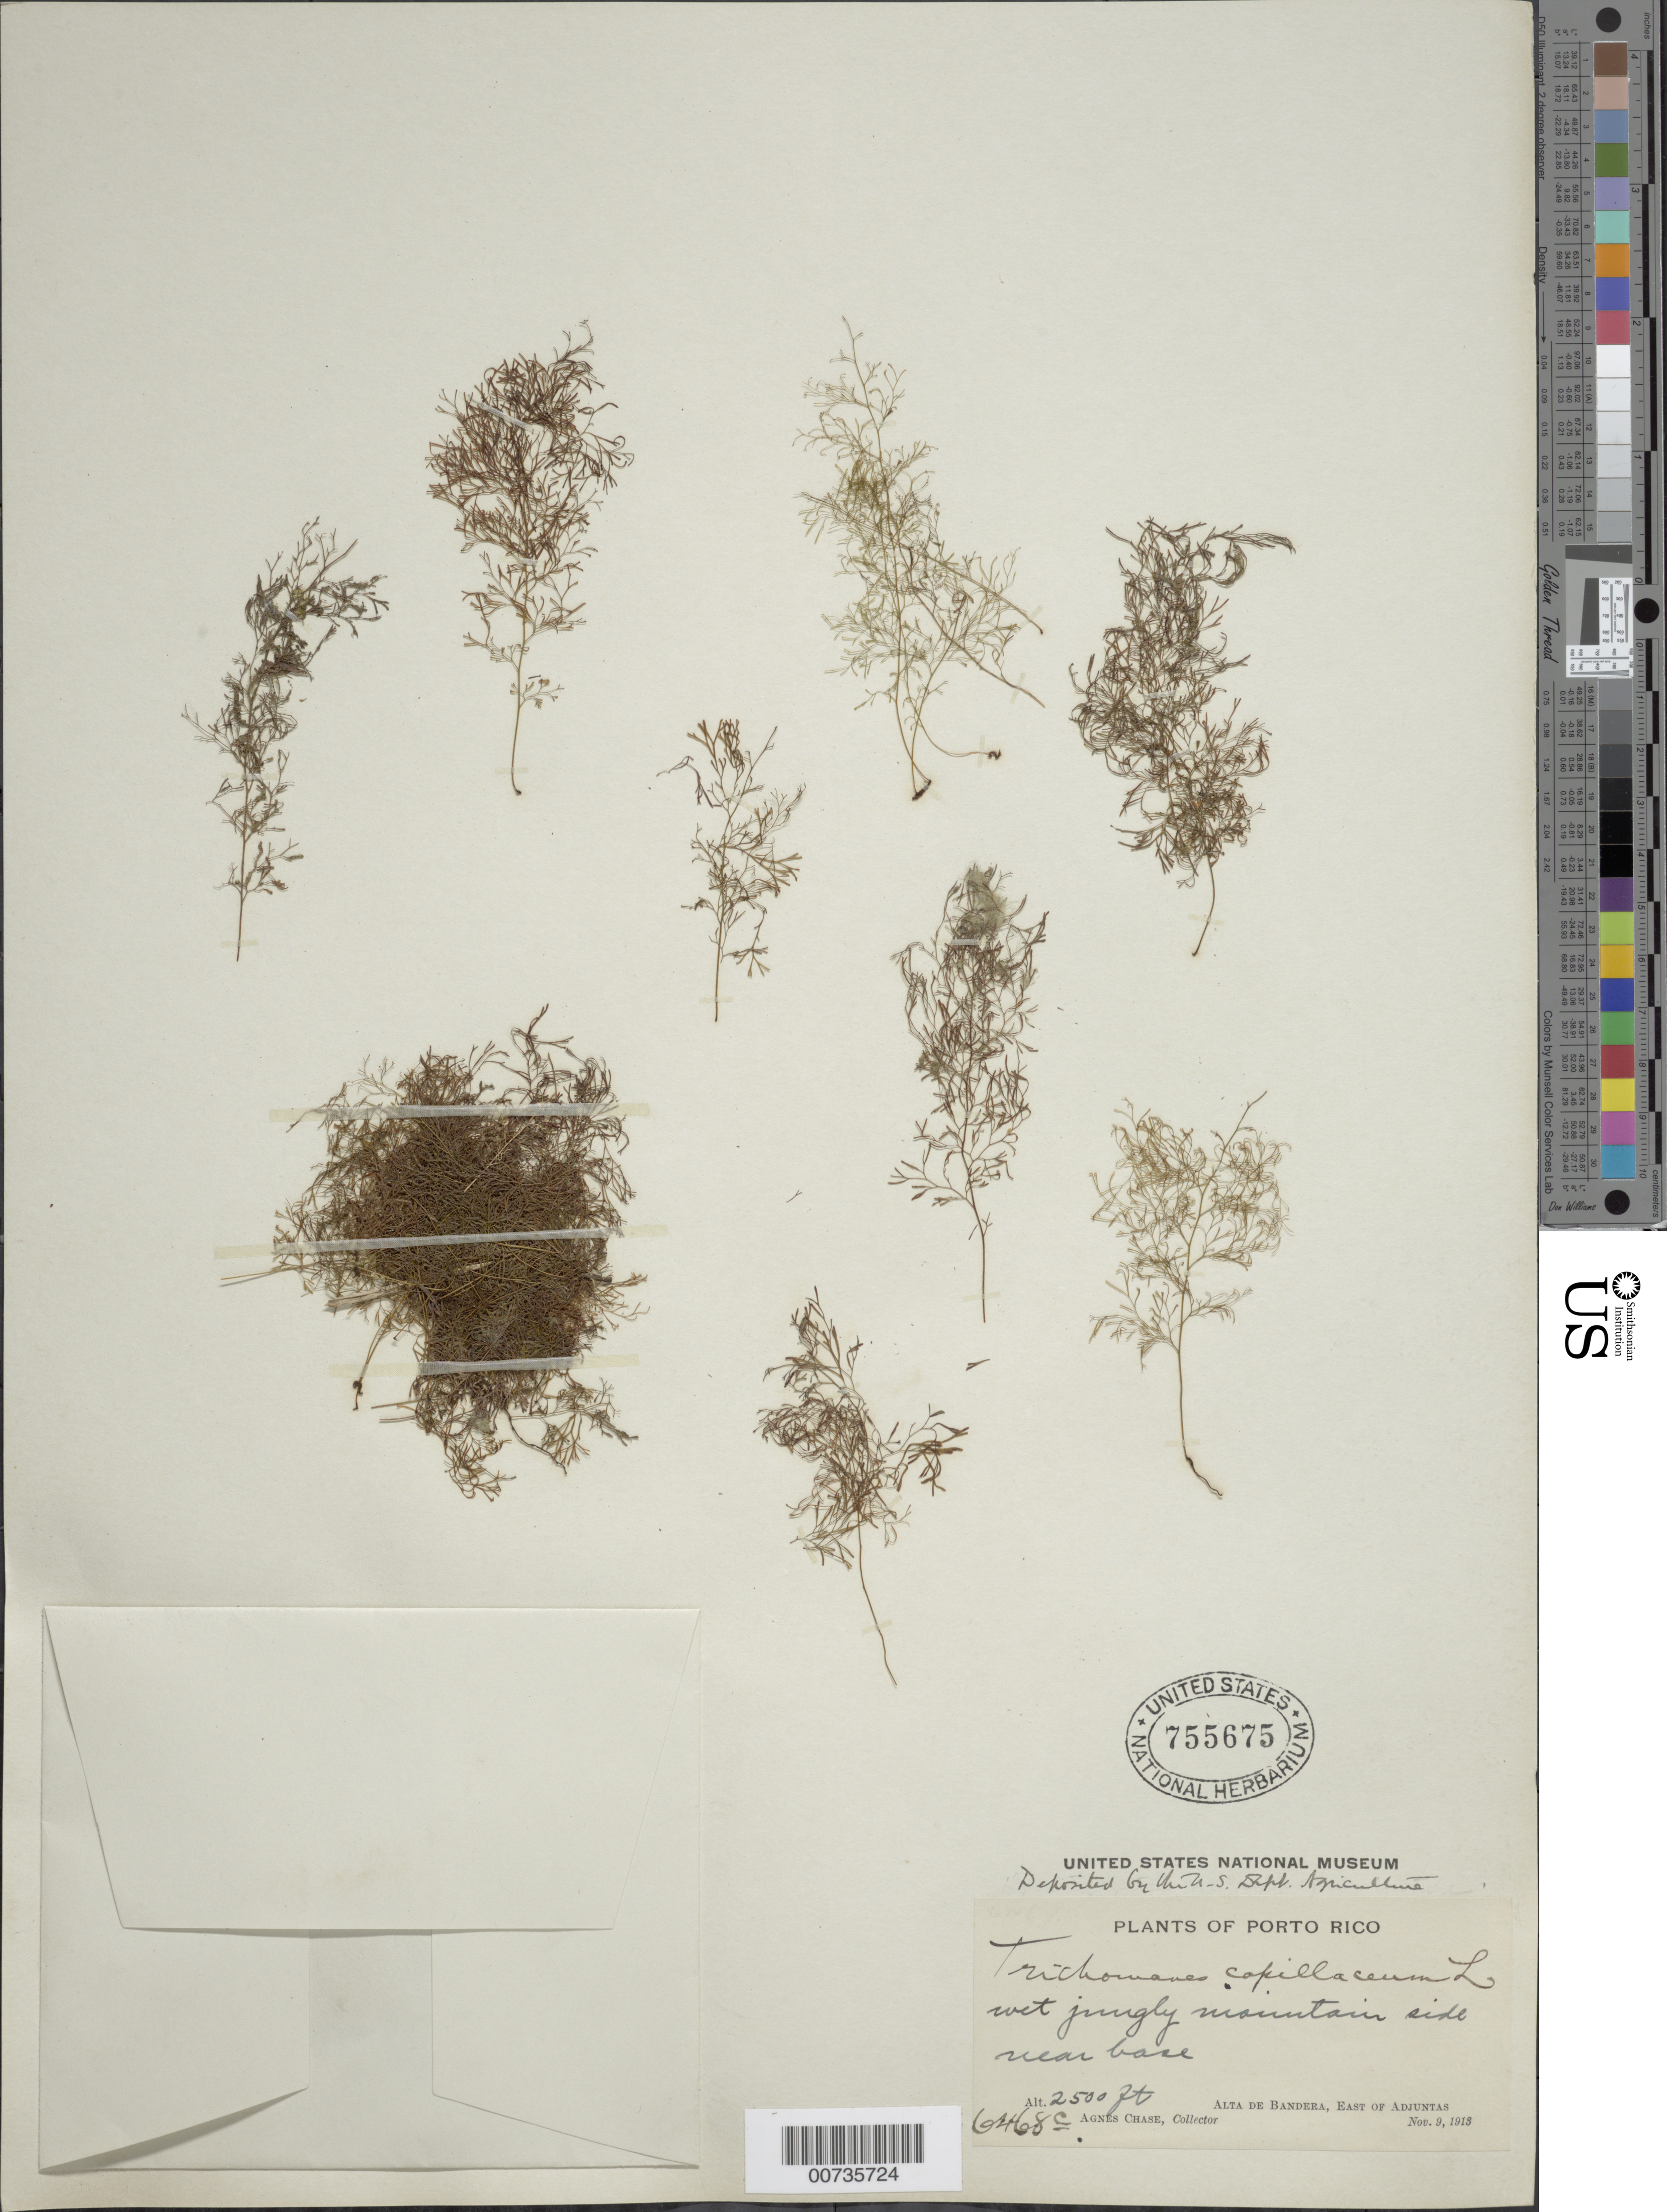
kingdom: Plantae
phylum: Tracheophyta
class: Polypodiopsida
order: Hymenophyllales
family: Hymenophyllaceae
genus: Polyphlebium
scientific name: Polyphlebium capillaceum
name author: (L.) Ebihara & Dubuisson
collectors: A. Chase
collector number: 6468c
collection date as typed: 09 Nov 1913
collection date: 1913-11-09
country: Puerto Rico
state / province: Adjuntas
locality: Alta de Bandera, E of Adjuntas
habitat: Wet jungly mountain side near base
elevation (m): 700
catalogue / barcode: US 755675